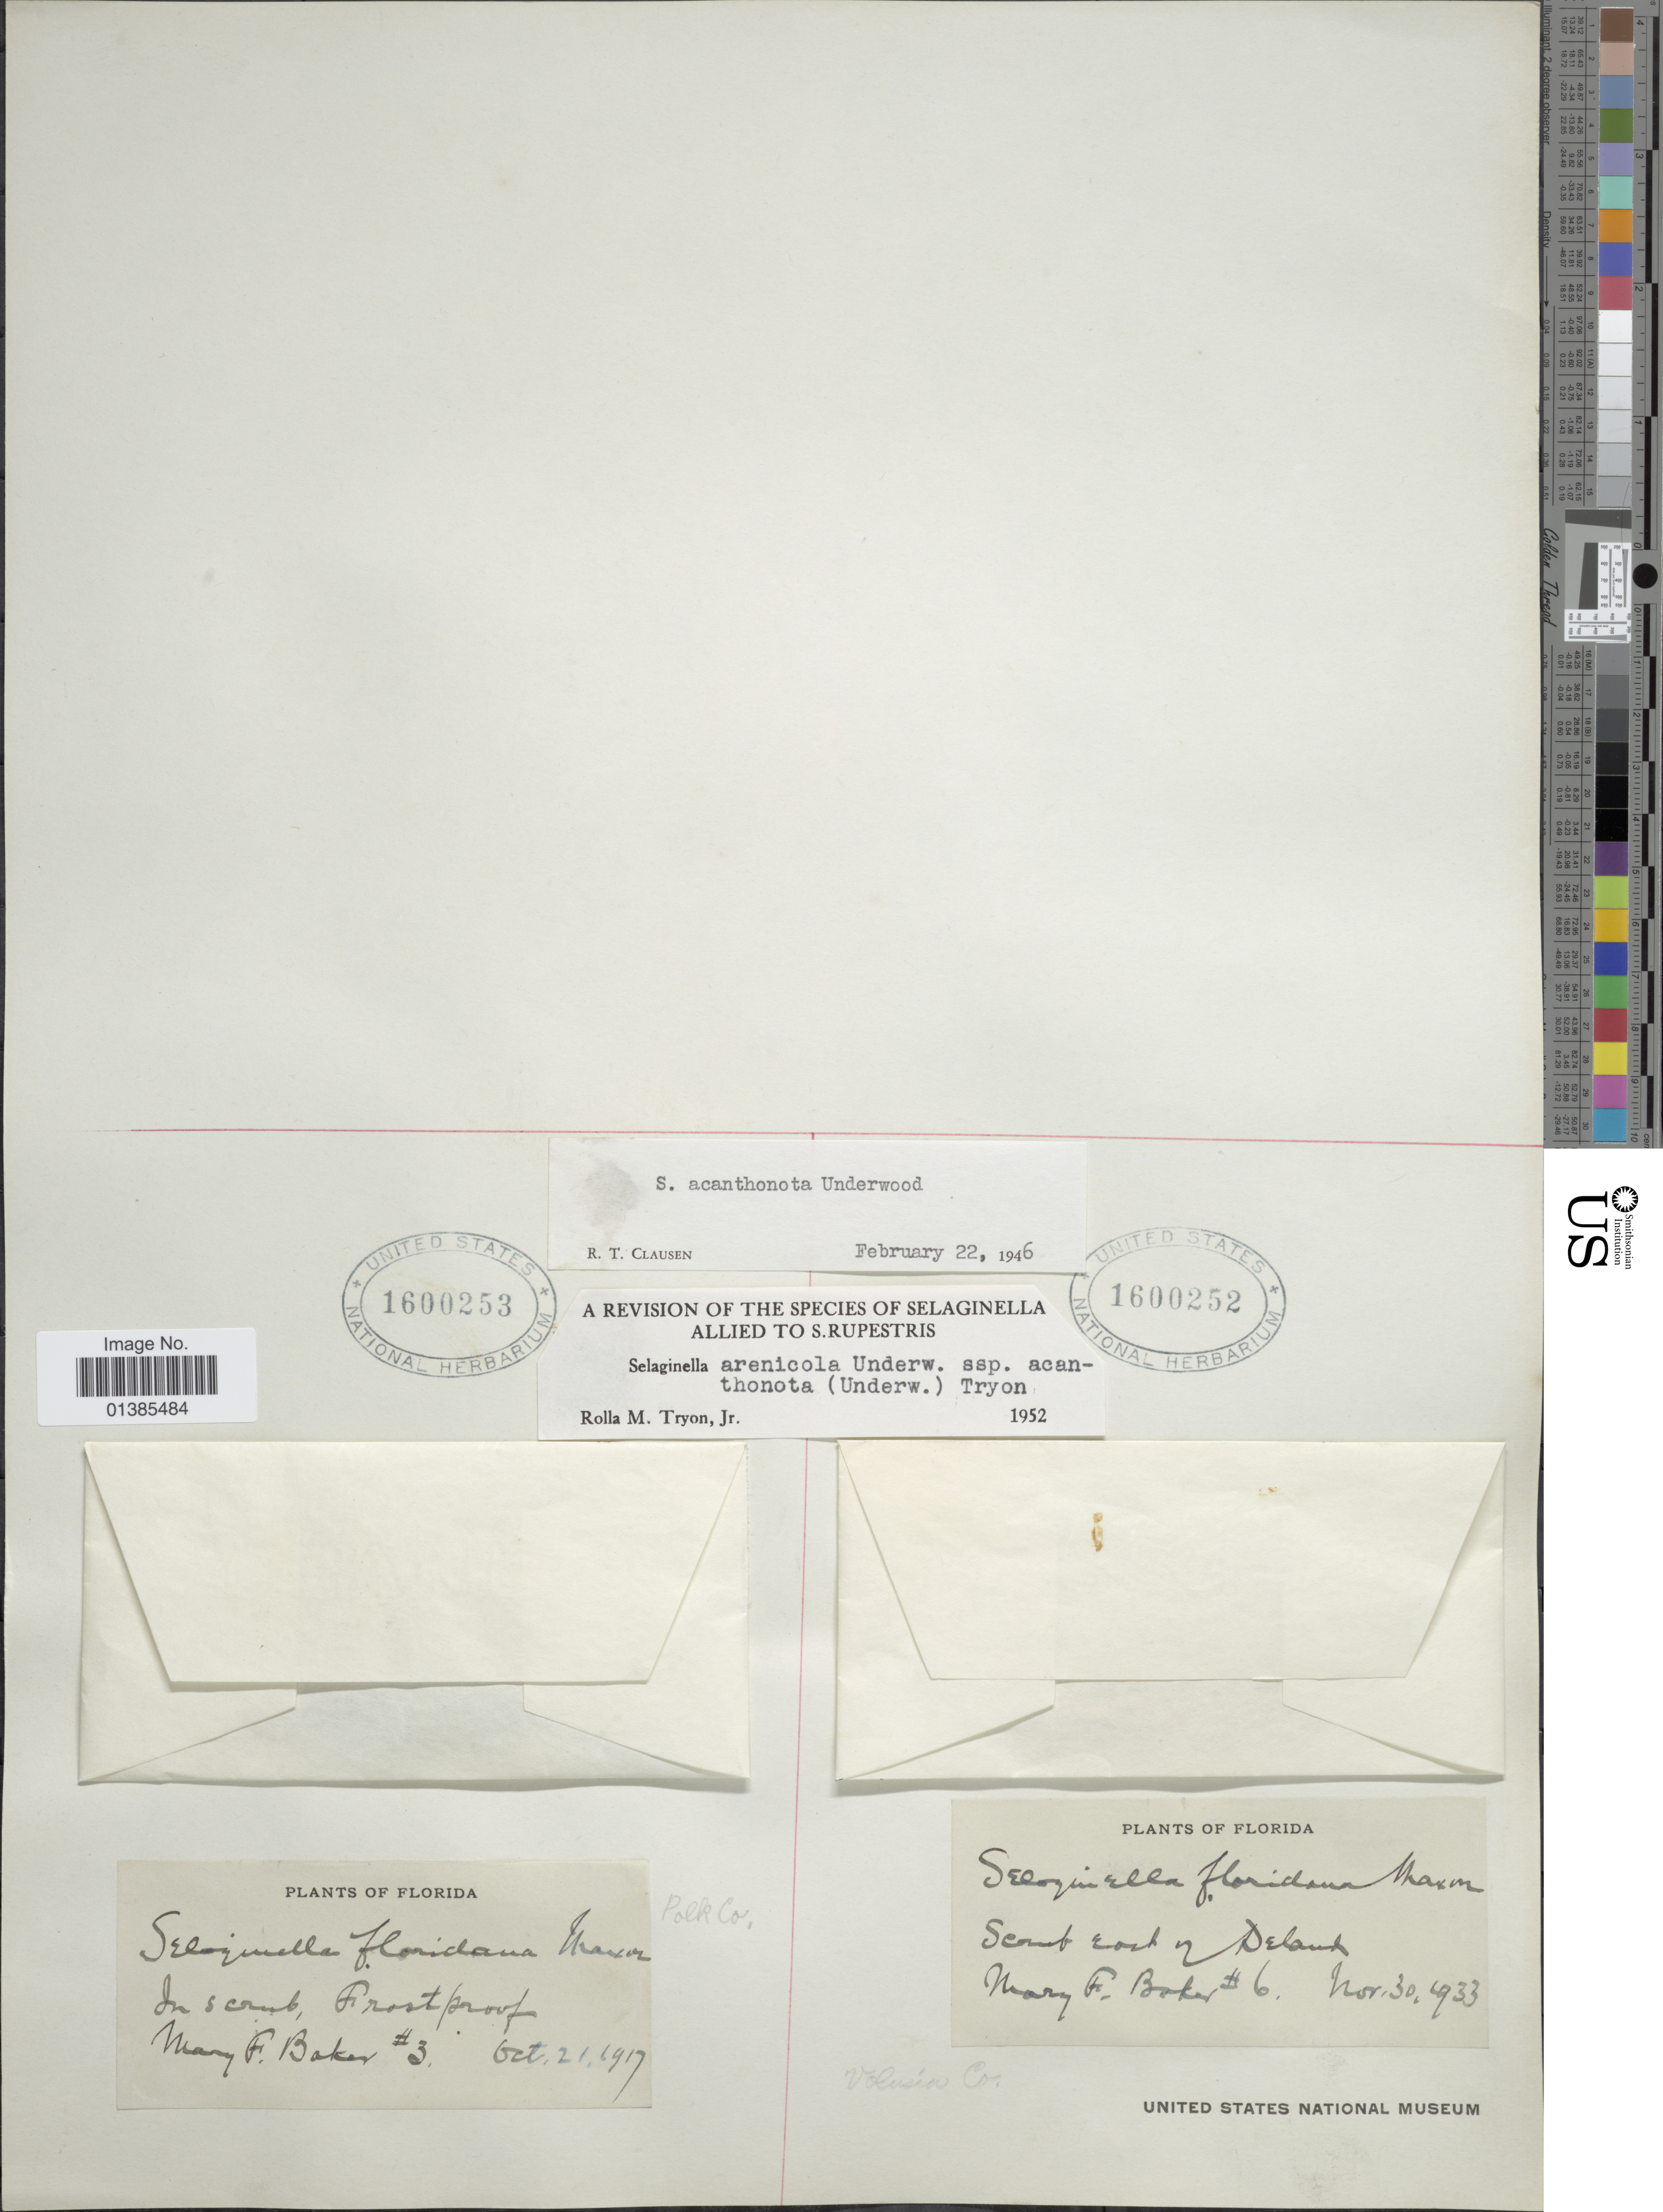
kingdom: Plantae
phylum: Tracheophyta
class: Lycopodiopsida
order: Selaginellales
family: Selaginellaceae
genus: Selaginella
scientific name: Selaginella arenicola subsp. acanthonota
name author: (Underw.) R.M. Tryon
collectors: M. F. Baker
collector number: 3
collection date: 1917-10-21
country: United States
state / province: Florida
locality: In scrub, Frostproof.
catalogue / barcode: US 1600253-2